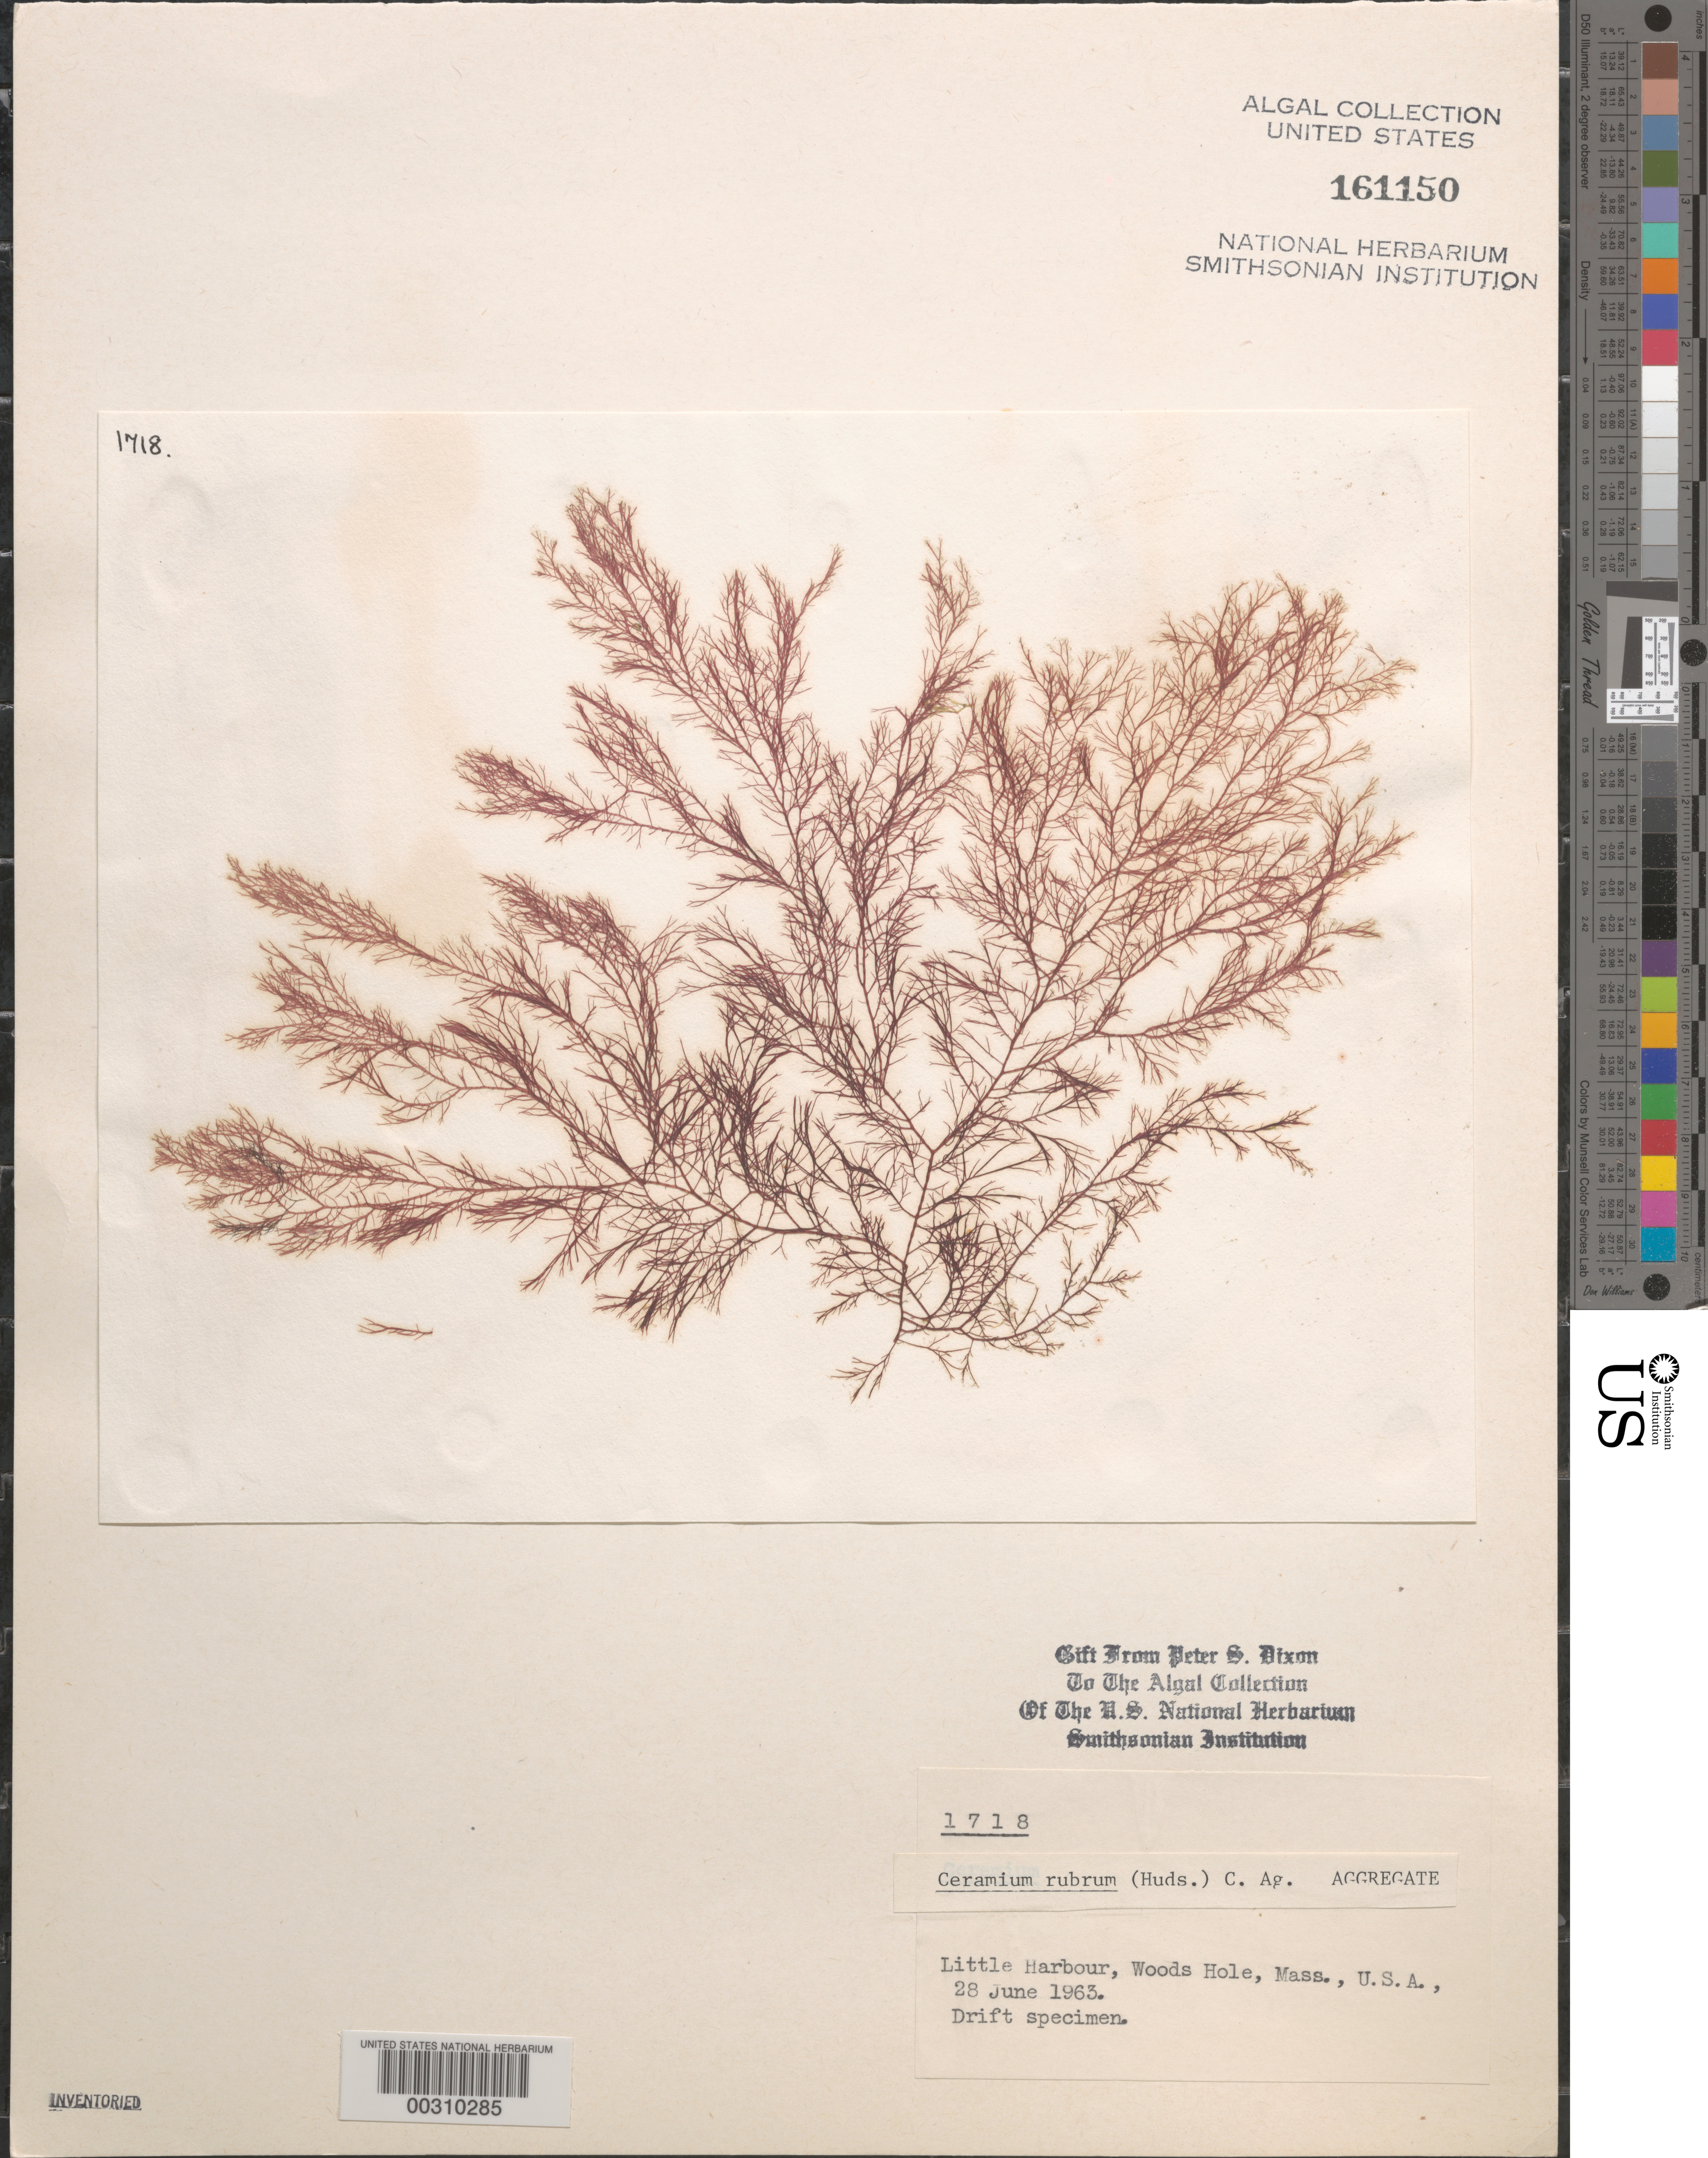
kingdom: Plantae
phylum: Rhodophyta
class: Florideophyceae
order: Ceramiales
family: Ceramiaceae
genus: Ceramium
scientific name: Ceramium rubrum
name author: C. Agardh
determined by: Dixon, P. S.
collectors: P. S. Dixon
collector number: PSD 1718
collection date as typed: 28 Jun 1963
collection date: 1963-06-28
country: United States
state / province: Massachusetts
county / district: Barnstable County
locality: Woods Hole, Little Harbor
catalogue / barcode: US 161150